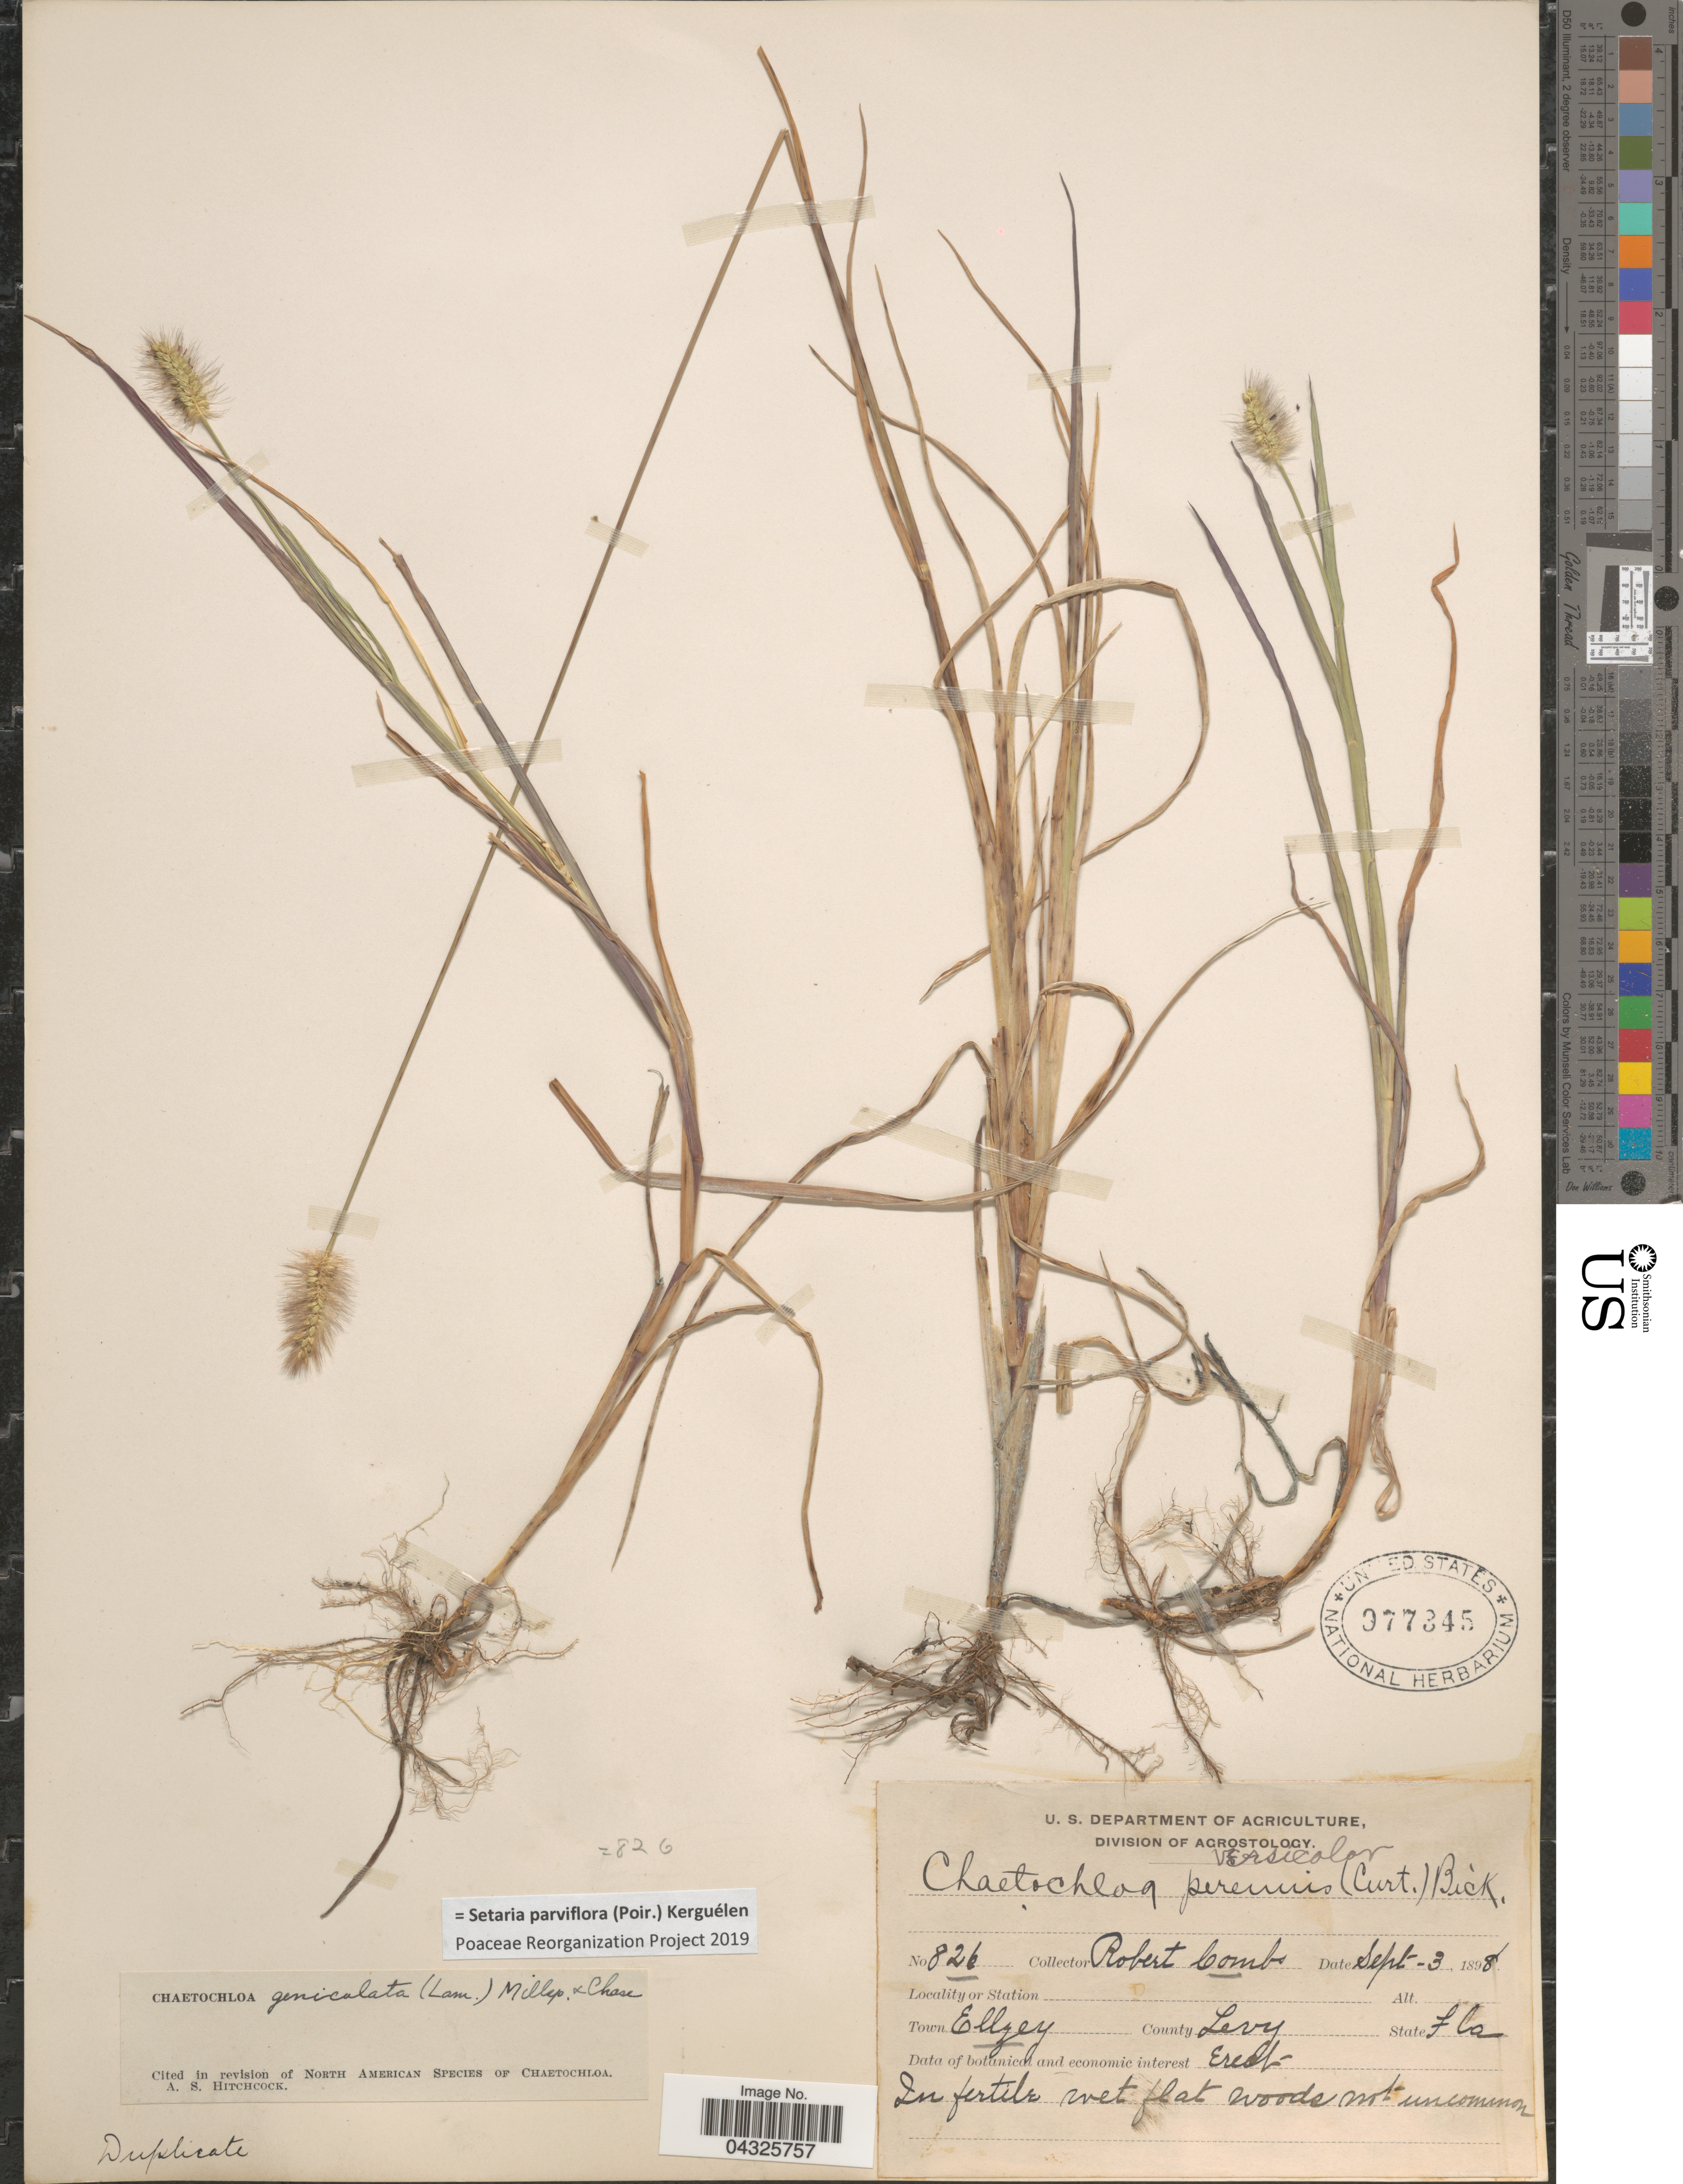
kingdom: Plantae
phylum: Tracheophyta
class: Liliopsida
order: Poales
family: Poaceae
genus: Setaria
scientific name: Setaria parviflora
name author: (Poir.) Kerguélen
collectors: R. Combs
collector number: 826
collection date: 1898-09-03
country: United States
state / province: Florida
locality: Town Ellzey. County Levy.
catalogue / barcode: US 977345